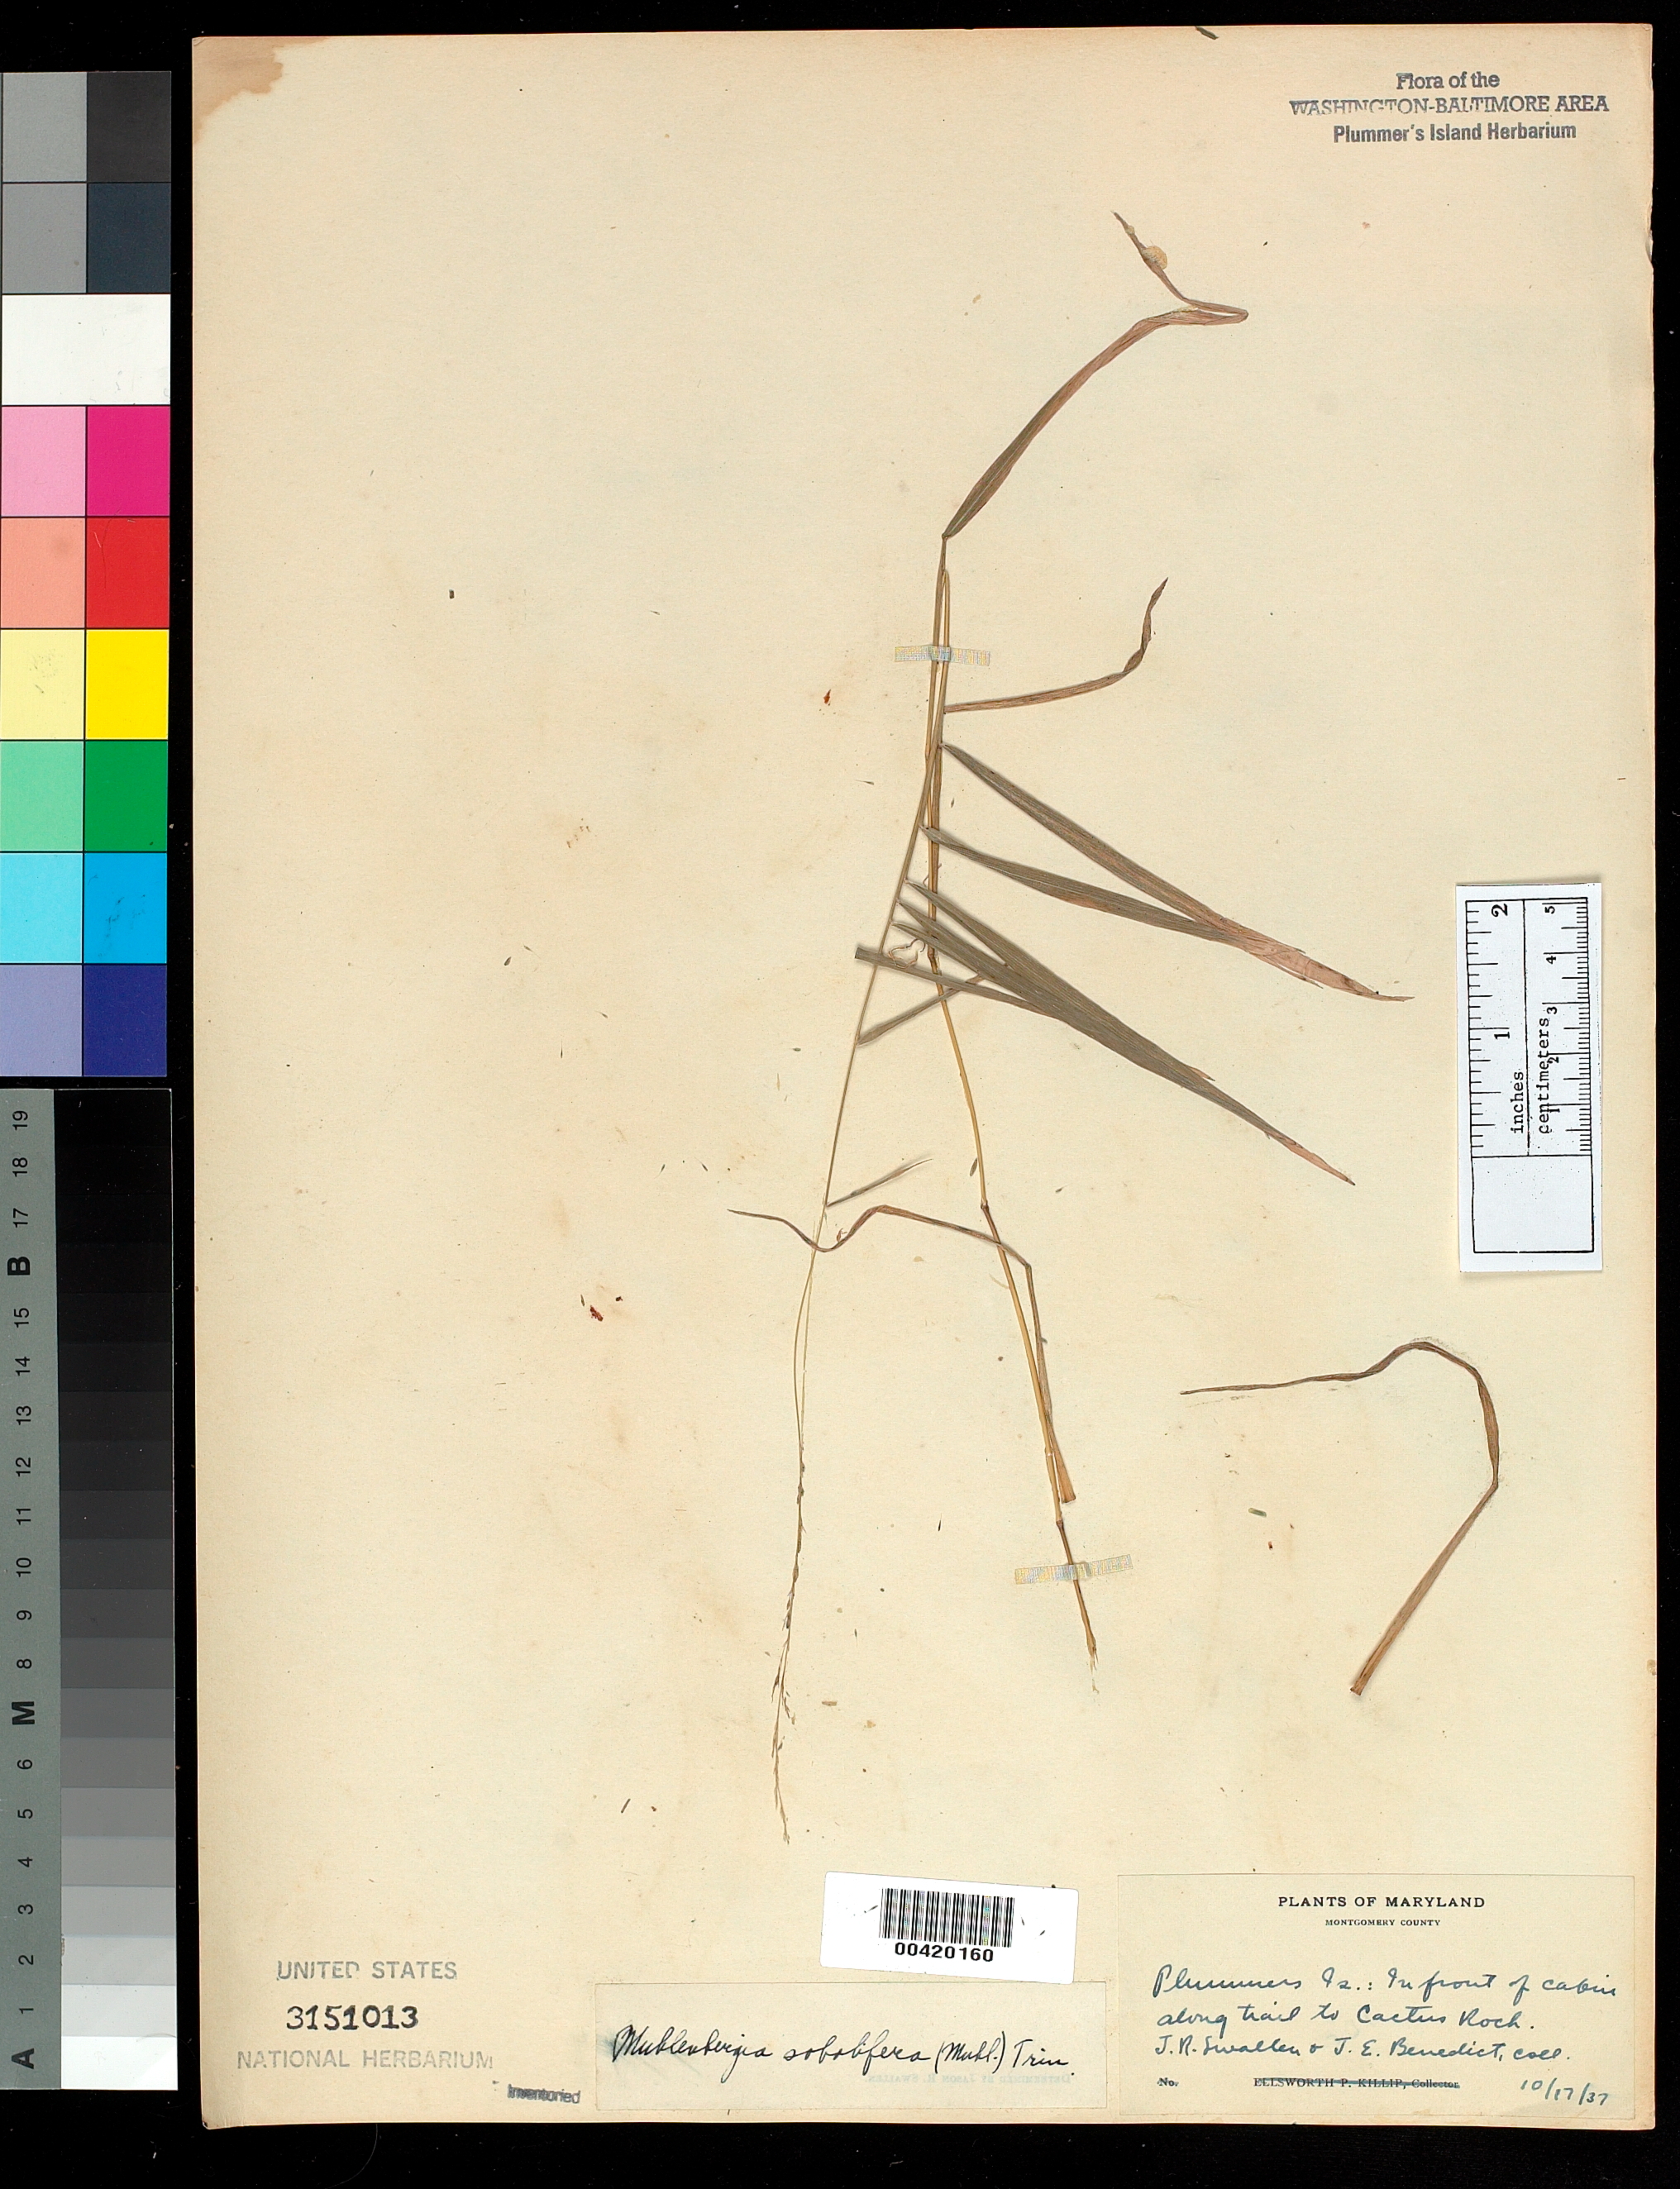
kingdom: Plantae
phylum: Tracheophyta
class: Liliopsida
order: Poales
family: Poaceae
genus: Muhlenbergia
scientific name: Muhlenbergia sobolifera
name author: (Muhl. ex Willd.) Trin.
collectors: J. R. Swallen & J. E. Benedict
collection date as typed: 17 Oct 1937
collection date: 1937-10-17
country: United States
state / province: Maryland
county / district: Montgomery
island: Plummers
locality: Plummer's Island; in front of Cabin along trail to Cactus Rock C. & O. Canal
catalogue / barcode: US 3151013